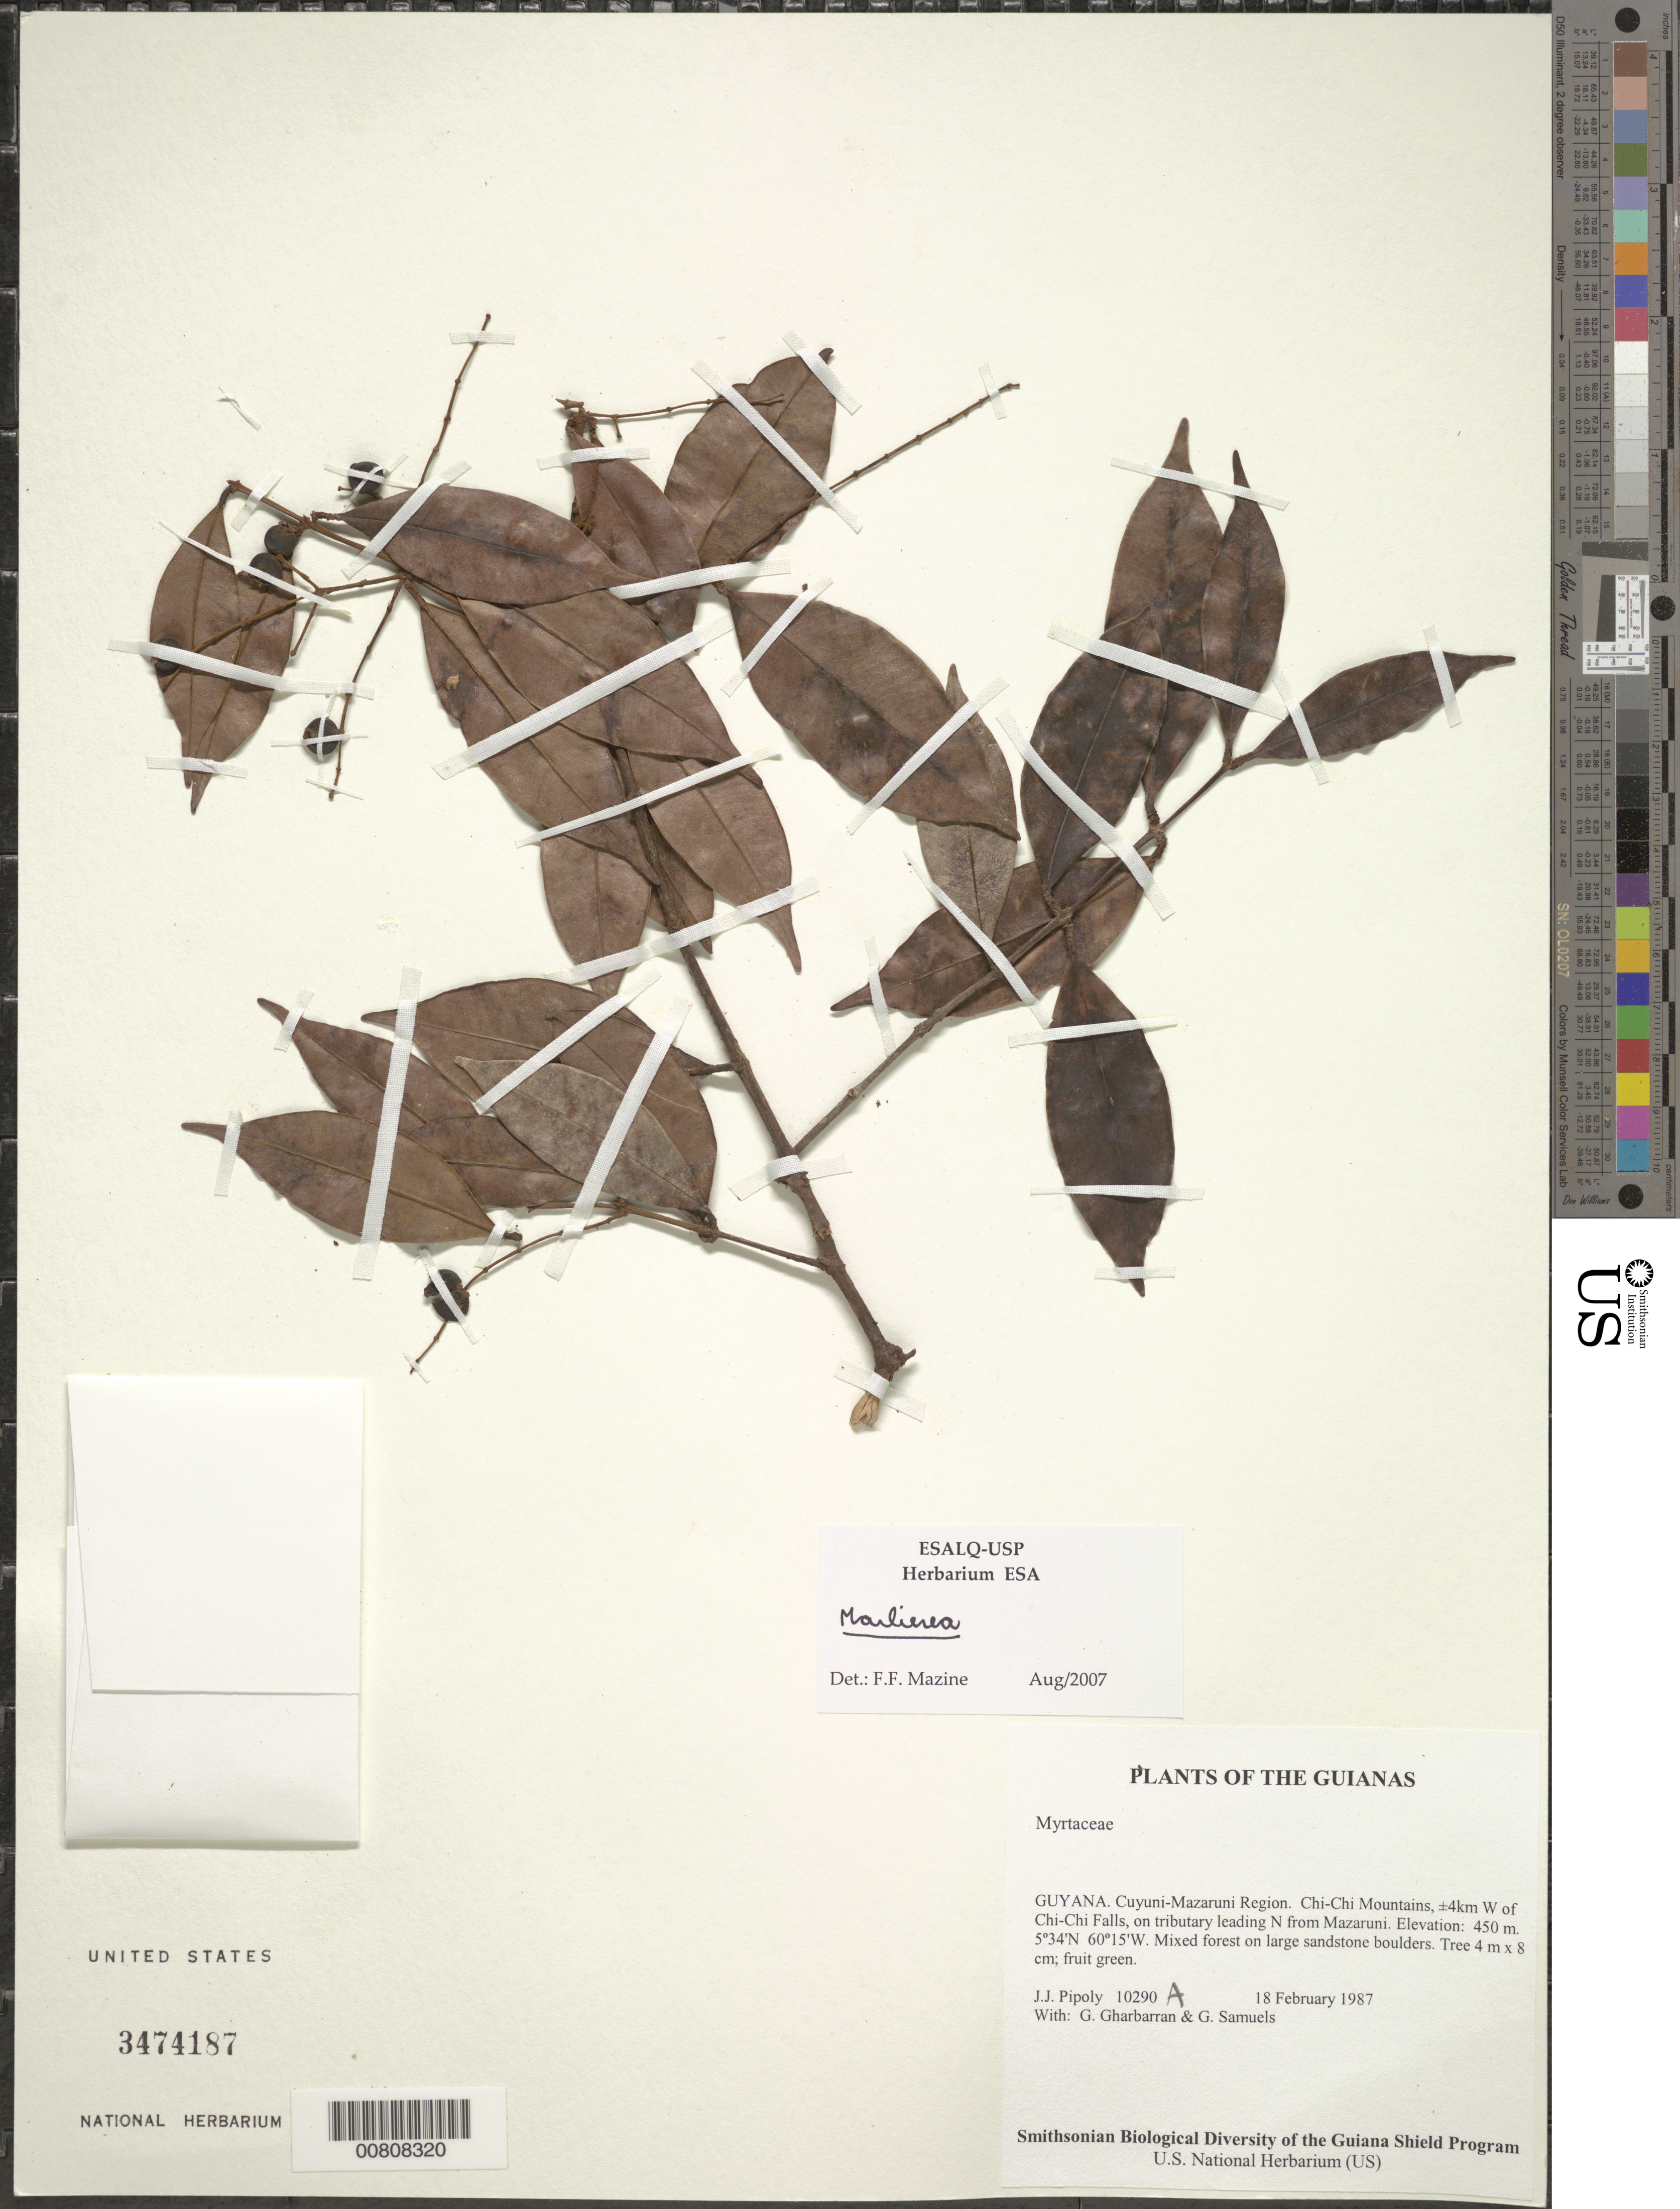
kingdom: Plantae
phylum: Tracheophyta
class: Magnoliopsida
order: Myrtales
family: Myrtaceae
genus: Myrcia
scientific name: Myrcia sp.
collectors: J. J. Pipoly, G. Gharbarran & G. Samuels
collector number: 10290 A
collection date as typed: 18 February 1987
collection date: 1987-02-18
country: Guyana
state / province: Cuyuni-Mazaruni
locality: Chi-Chi Mountains, ±4km W of Chi-Chi Falls, on tributary leading N from Mazaruni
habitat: Mixed forest on large sandstone boulders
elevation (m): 450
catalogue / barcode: US 3474187